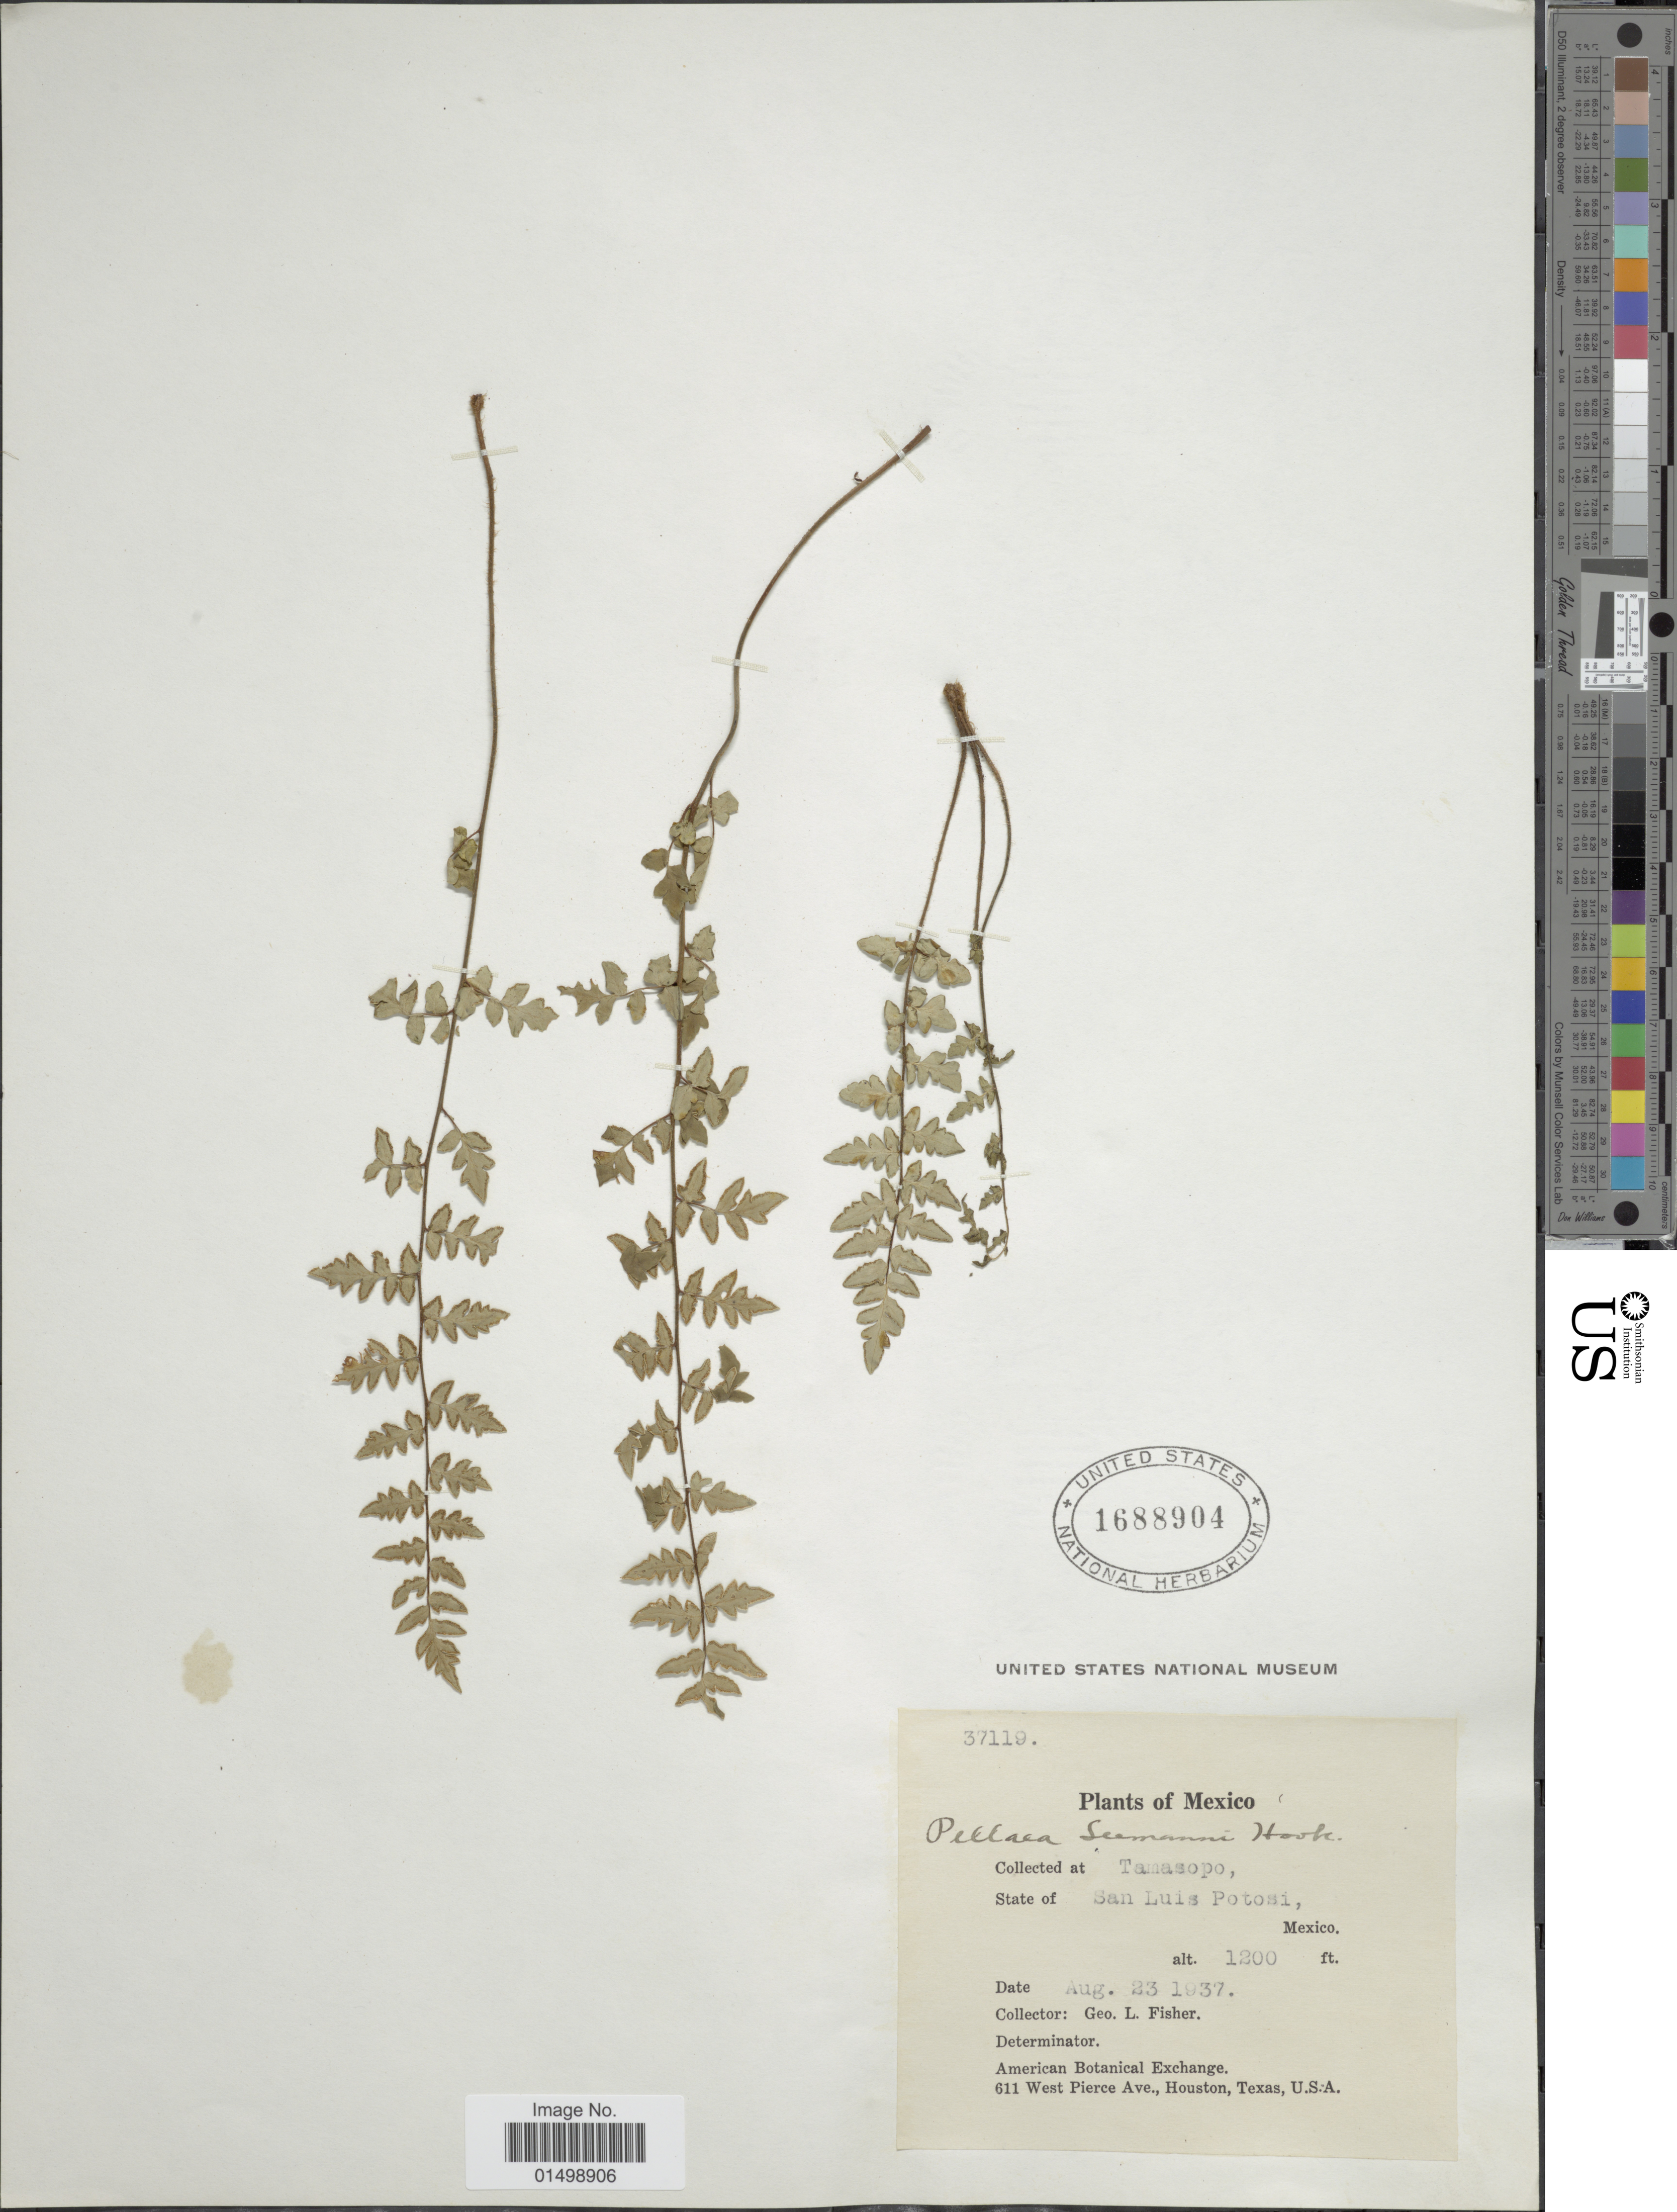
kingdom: Plantae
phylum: Tracheophyta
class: Polypodiopsida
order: Polypodiales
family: Pteridaceae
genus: Cheilanthes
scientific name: Cheilanthes lozanii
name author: (Maxon) R.M. Tryon & A.F. Tryon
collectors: G. L. Fisher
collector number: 37119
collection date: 1937-08-23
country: Mexico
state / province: San Luis Potosí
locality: Tamasopo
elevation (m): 366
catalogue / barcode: US 1688904